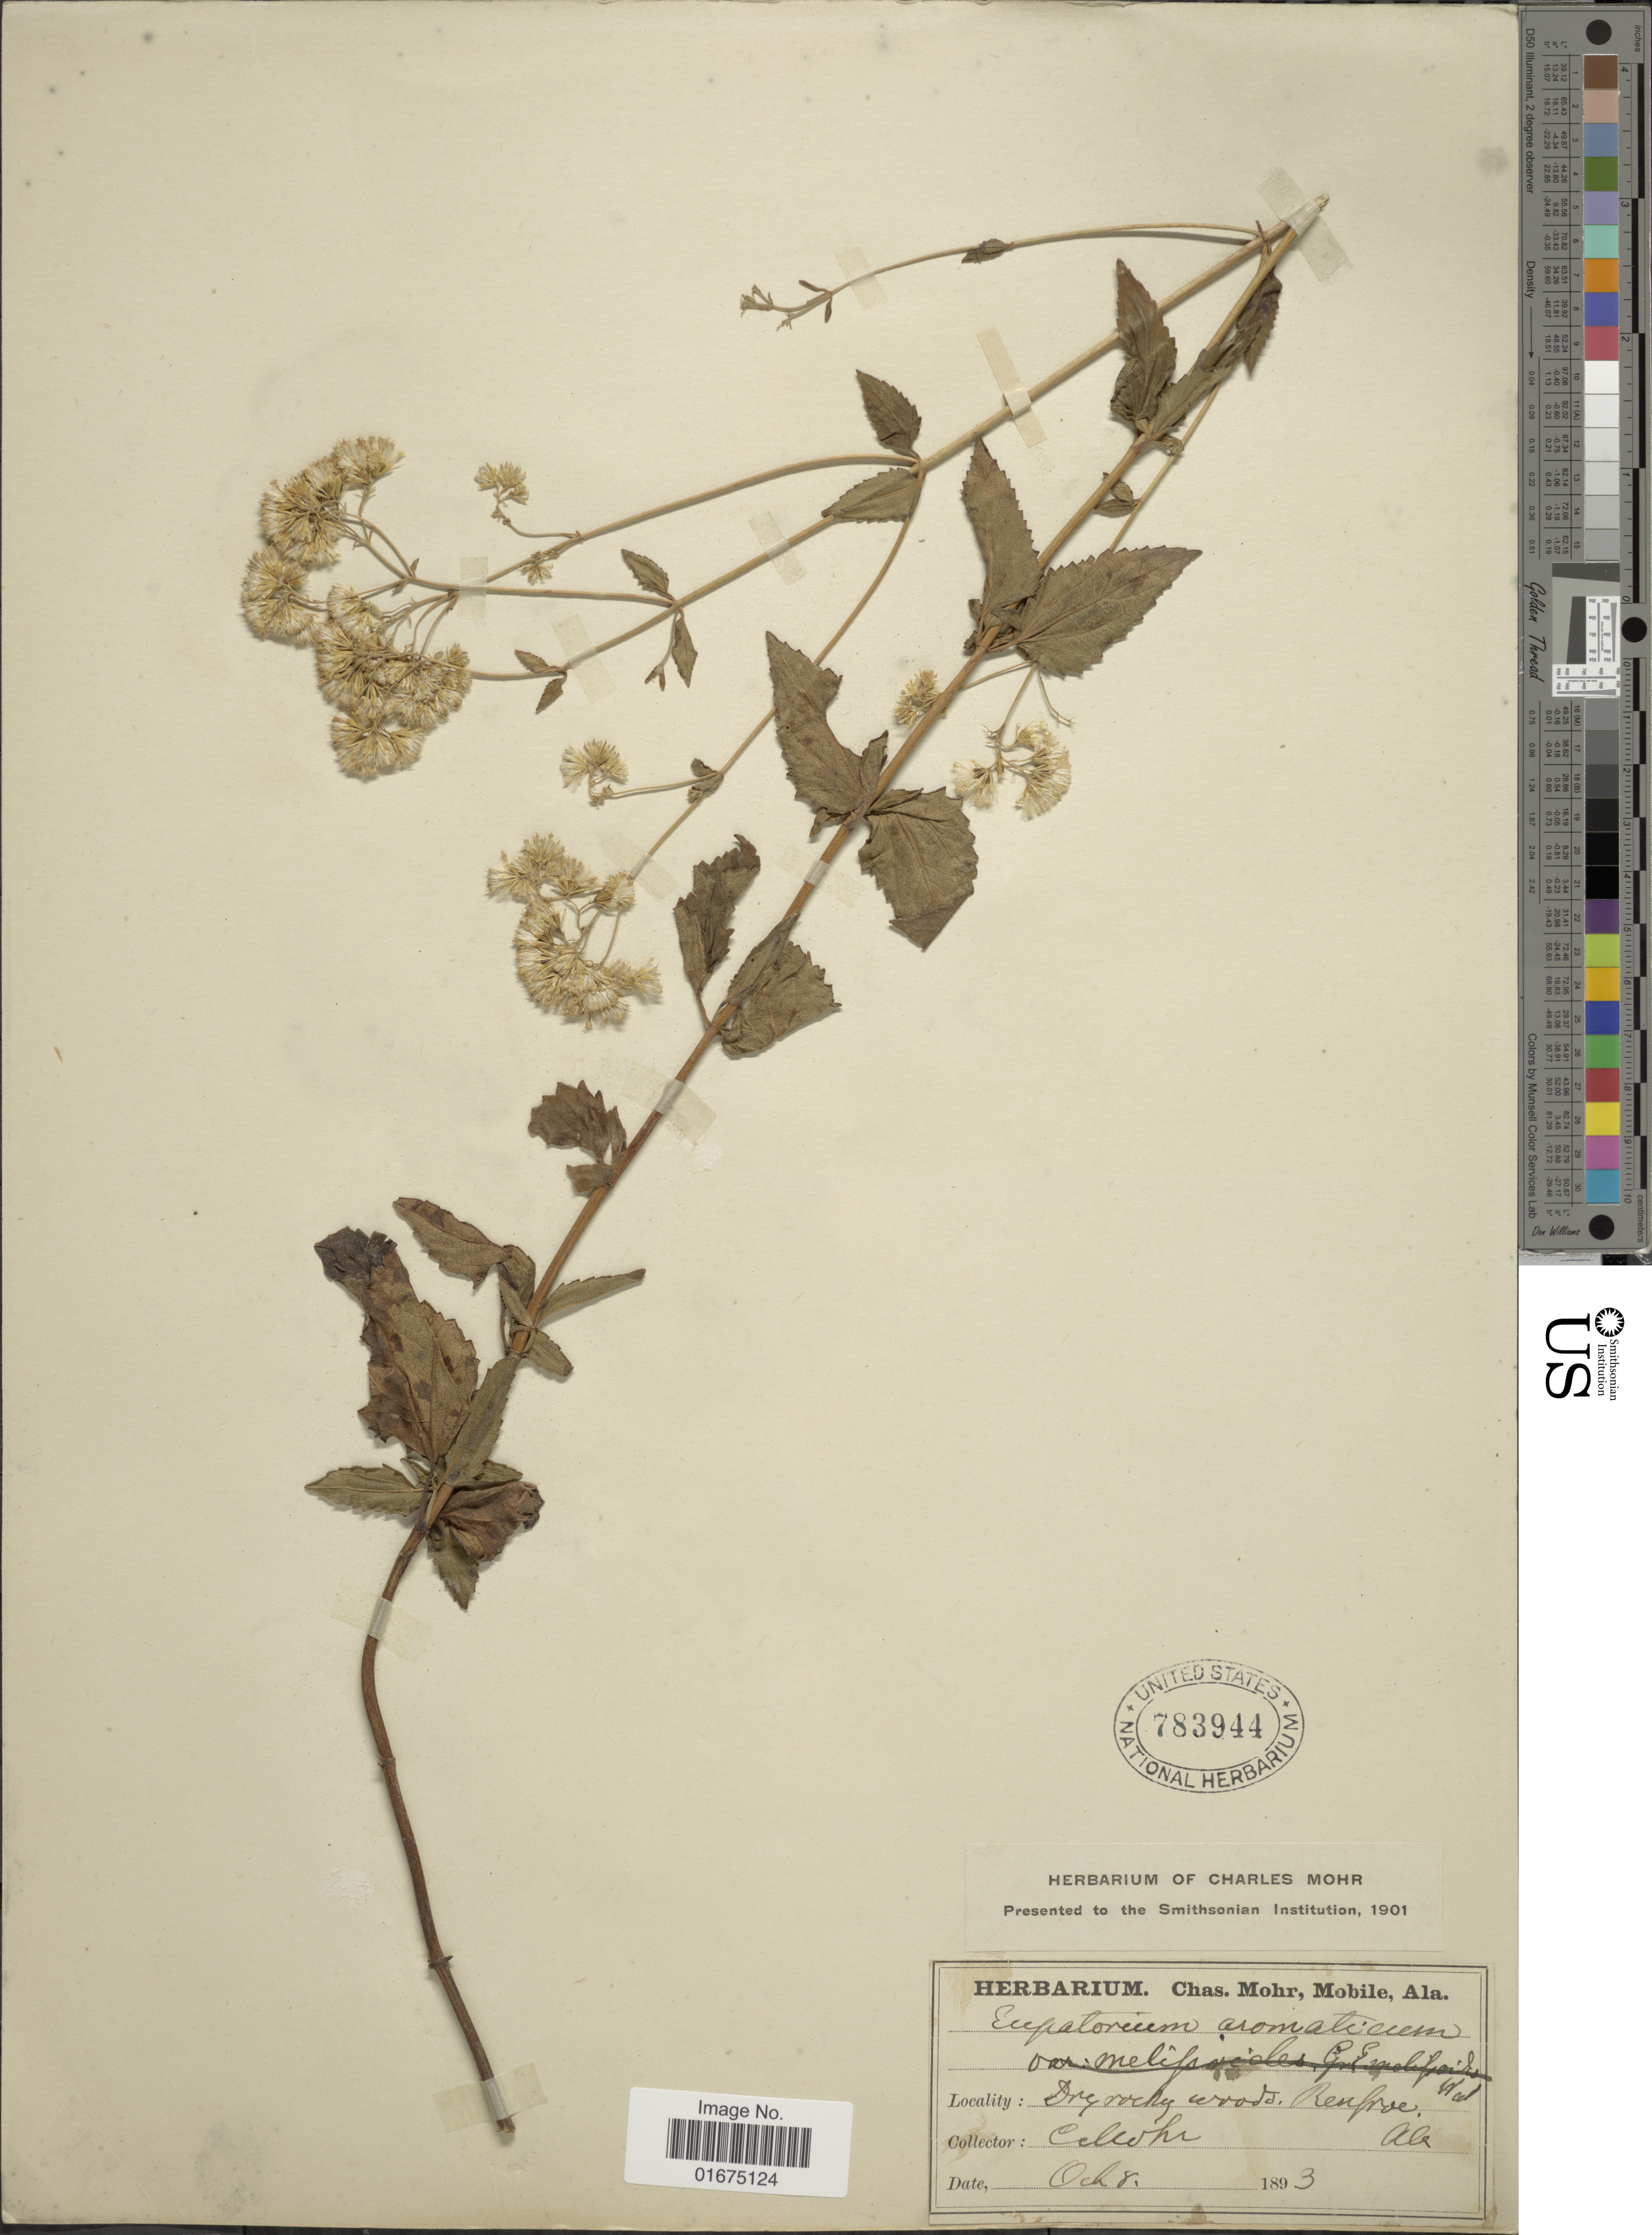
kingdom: Plantae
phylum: Tracheophyta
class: Magnoliopsida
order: Asterales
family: Asteraceae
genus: Ageratina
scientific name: Ageratina aromatica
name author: (L.) Spach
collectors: Mohr, C. T. (herbarium)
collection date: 1893-10-08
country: United States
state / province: Alabama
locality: Dry rocky woods. Renfroe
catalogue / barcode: US 783944